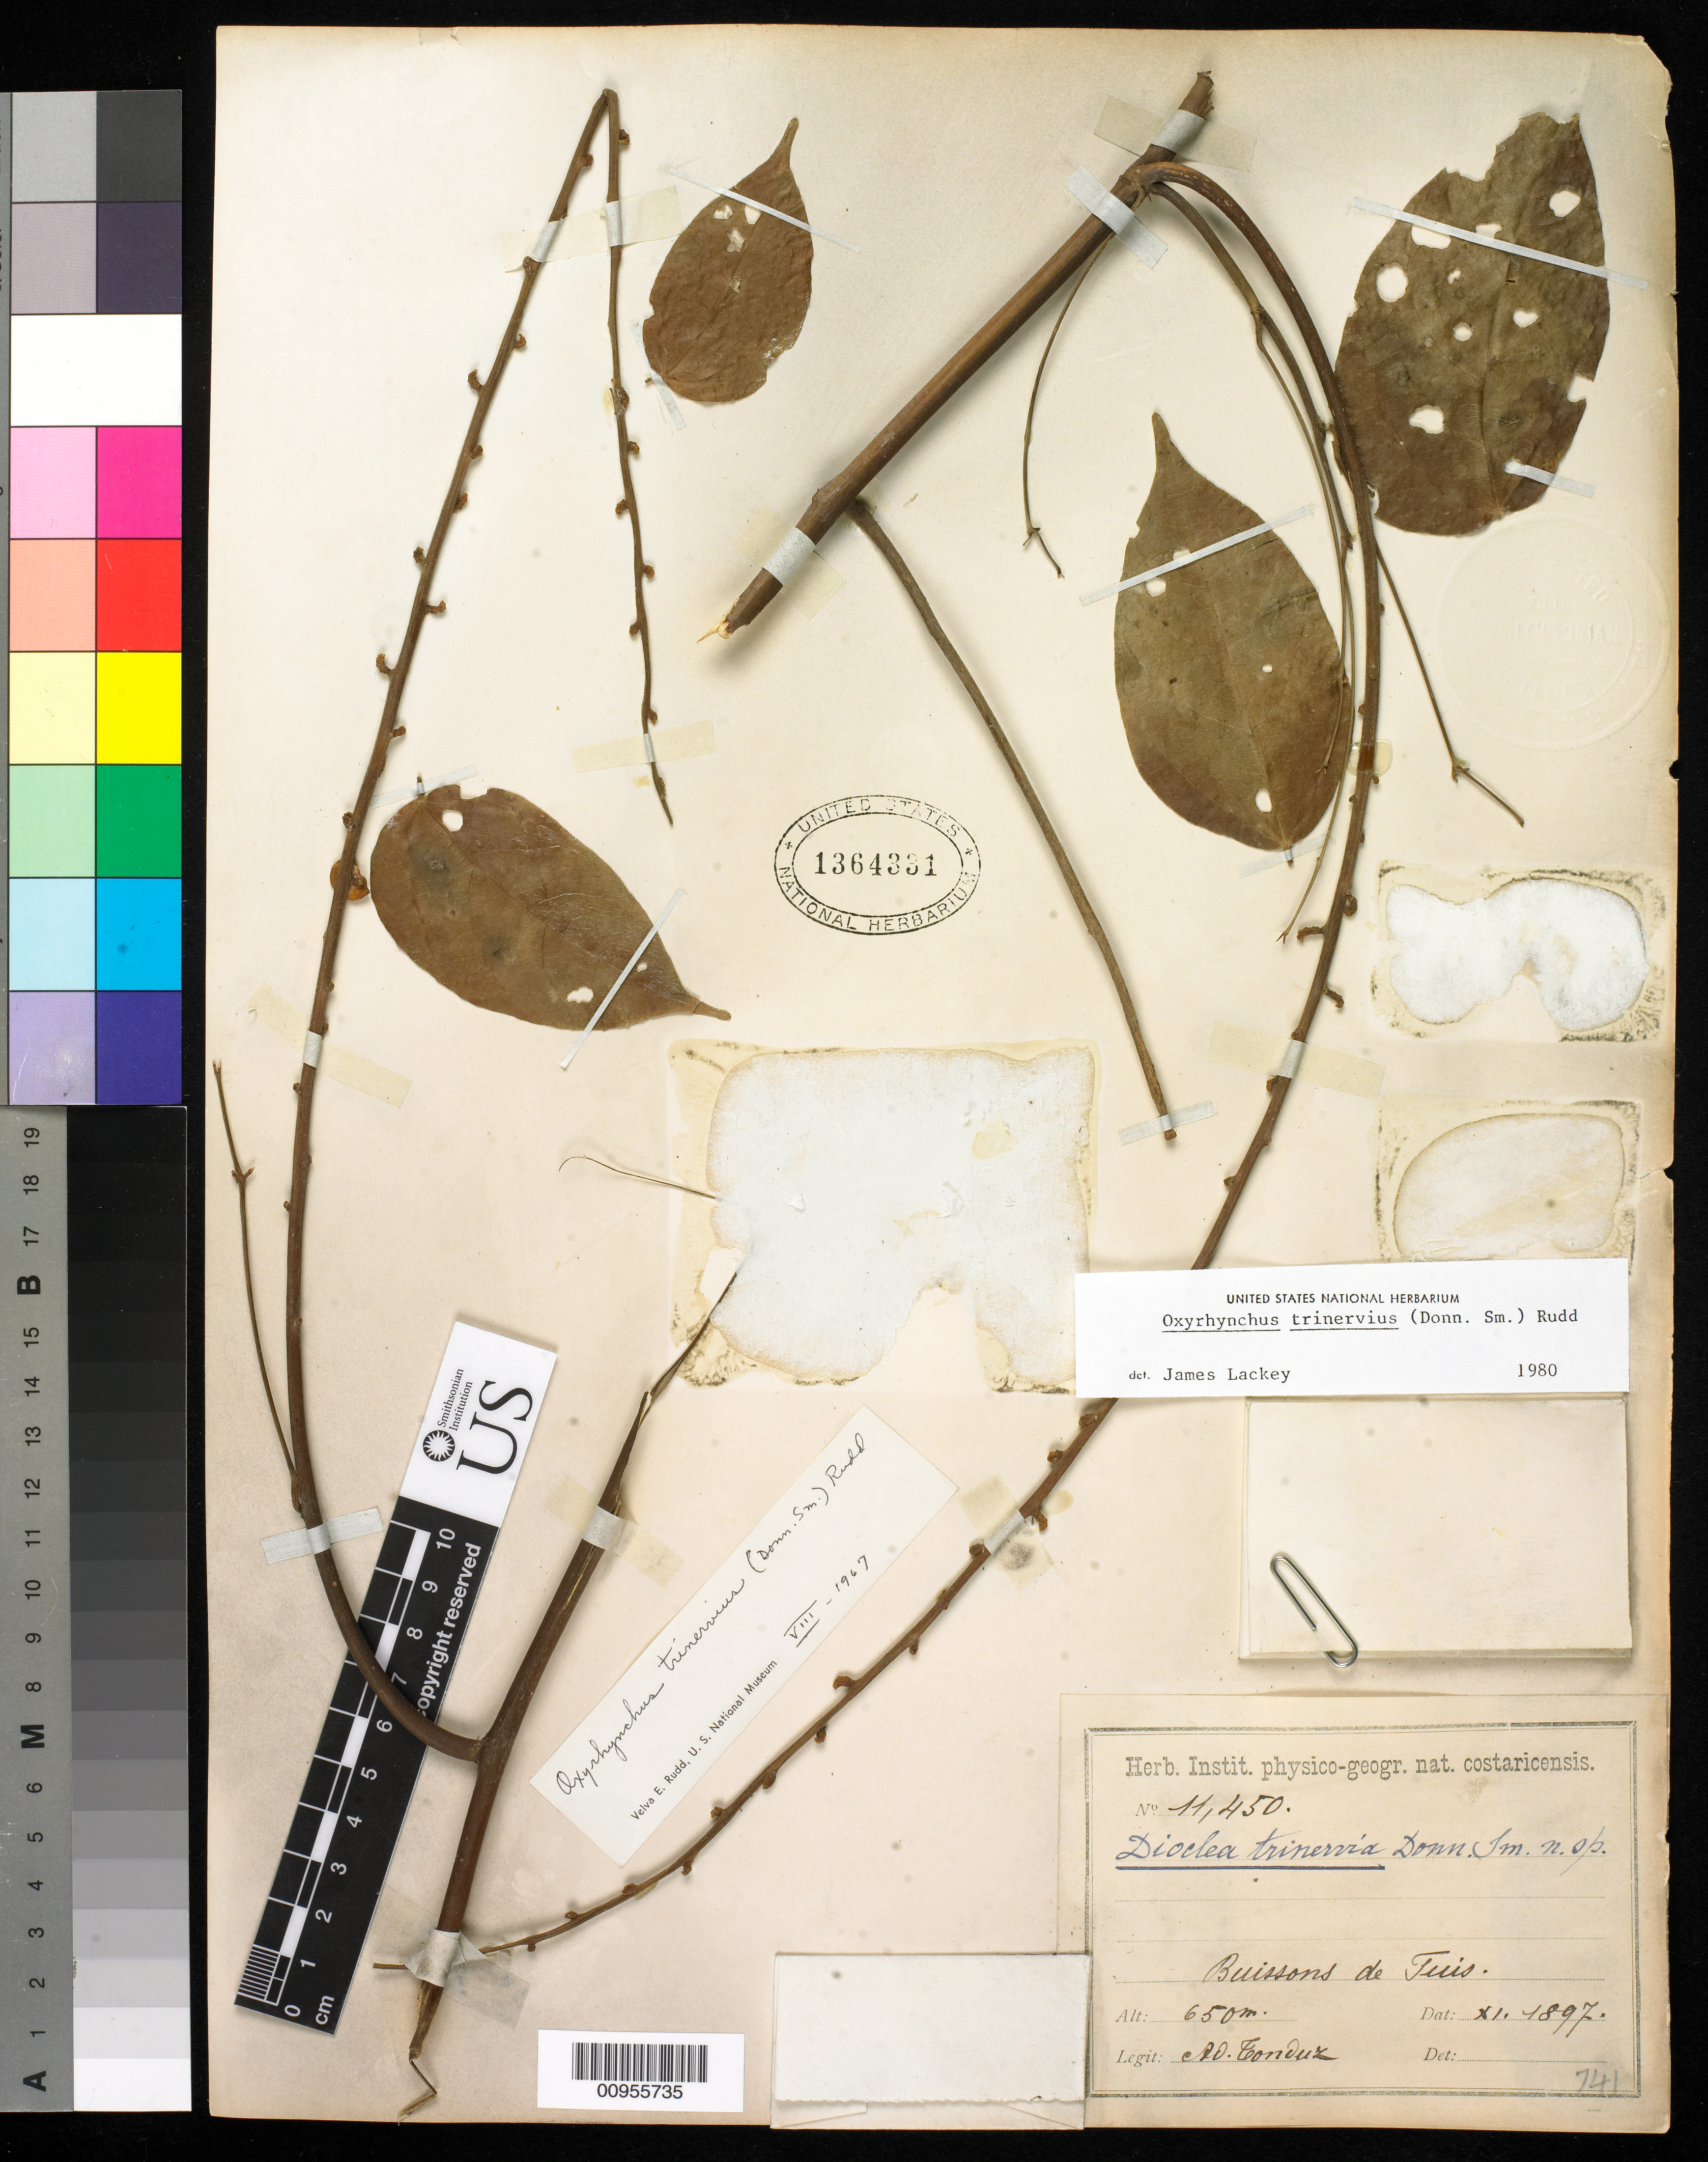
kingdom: Plantae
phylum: Tracheophyta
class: Magnoliopsida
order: Fabales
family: Fabaceae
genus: Dioclea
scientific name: Dioclea trinervia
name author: Donn. Sm.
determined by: Lackey, J.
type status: Syntype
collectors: A. Tonduz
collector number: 11450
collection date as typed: Nov 1897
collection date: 1897-11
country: Guatemala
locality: Buissons de Tuis.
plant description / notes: Lectotype is Cook & Griggs 140 as (effectively) designated by V.E. Rudd, Phytologia 15: 291 (1967).; Specimen ex John Donnell Smith herbarium.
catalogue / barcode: US 1364331